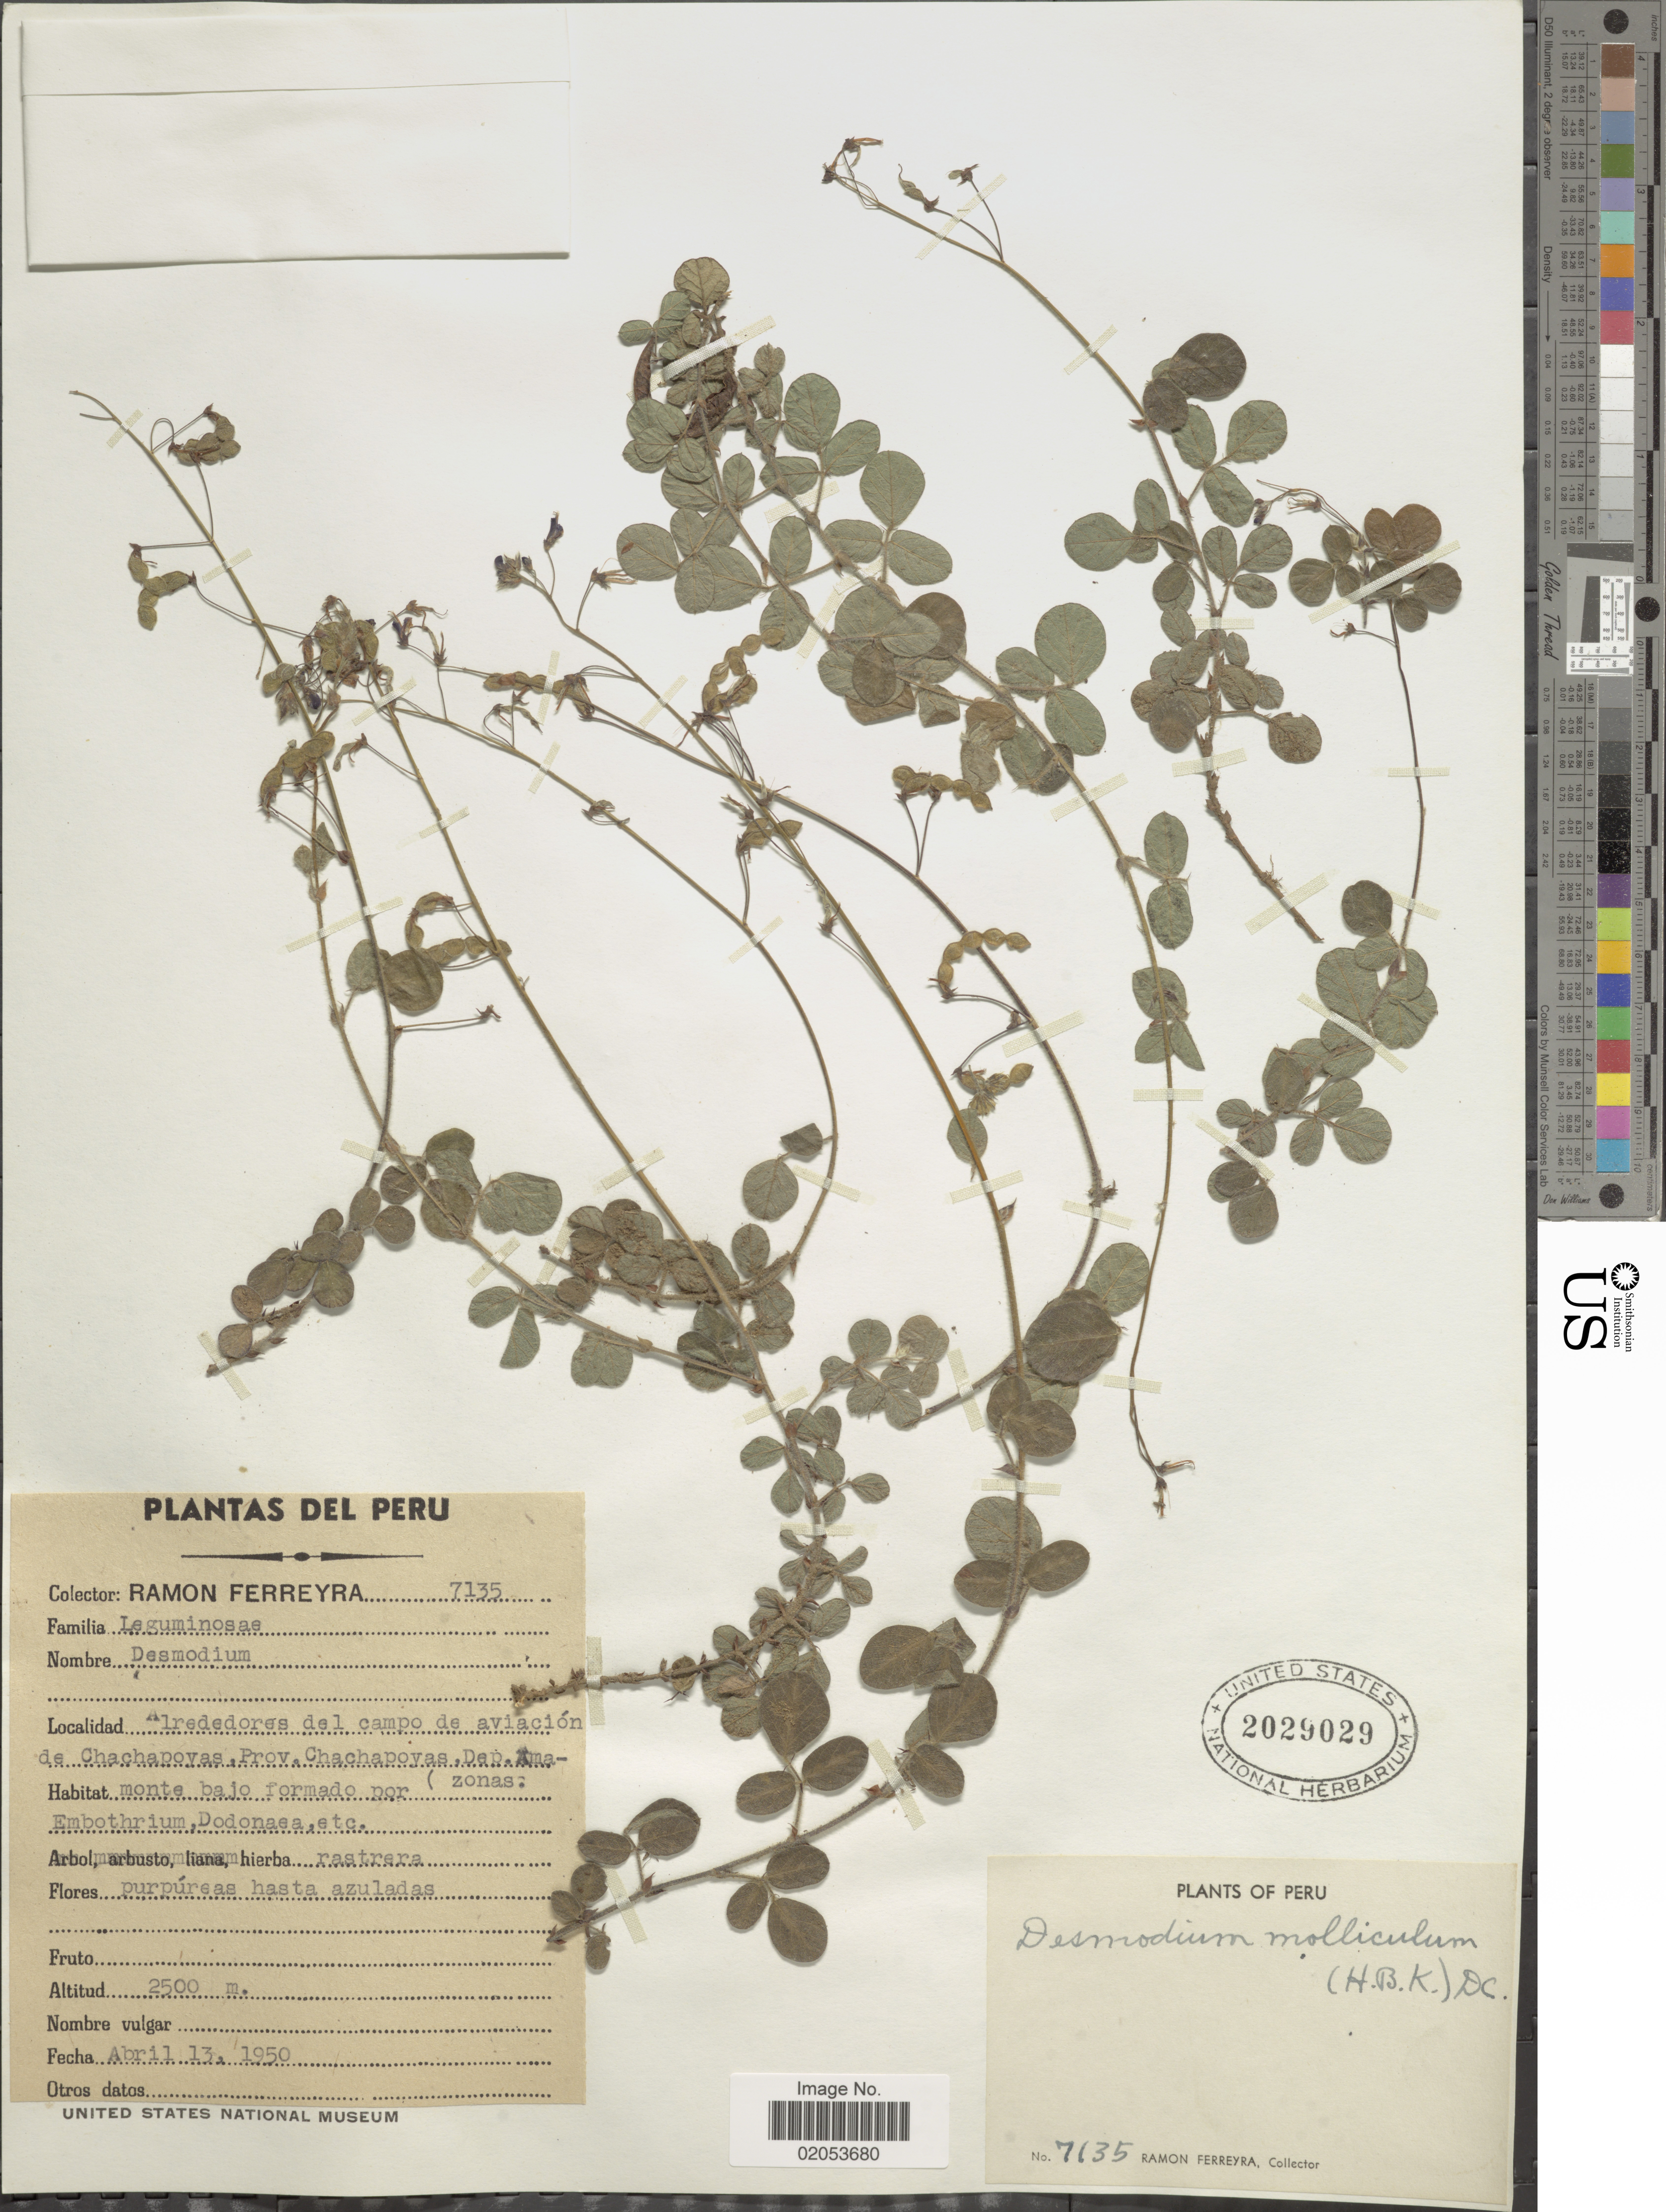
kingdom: Plantae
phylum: Tracheophyta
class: Magnoliopsida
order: Fabales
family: Fabaceae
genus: Desmodium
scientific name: Desmodium molliculum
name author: (Kunth) DC.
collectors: R. A. Ferreyra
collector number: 7135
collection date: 1950-04-13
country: Peru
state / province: Amazonas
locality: Alrededores del campo de aviacion de Chahcapoyas, Prov. Chachapoyas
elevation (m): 2500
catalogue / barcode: US 2029029